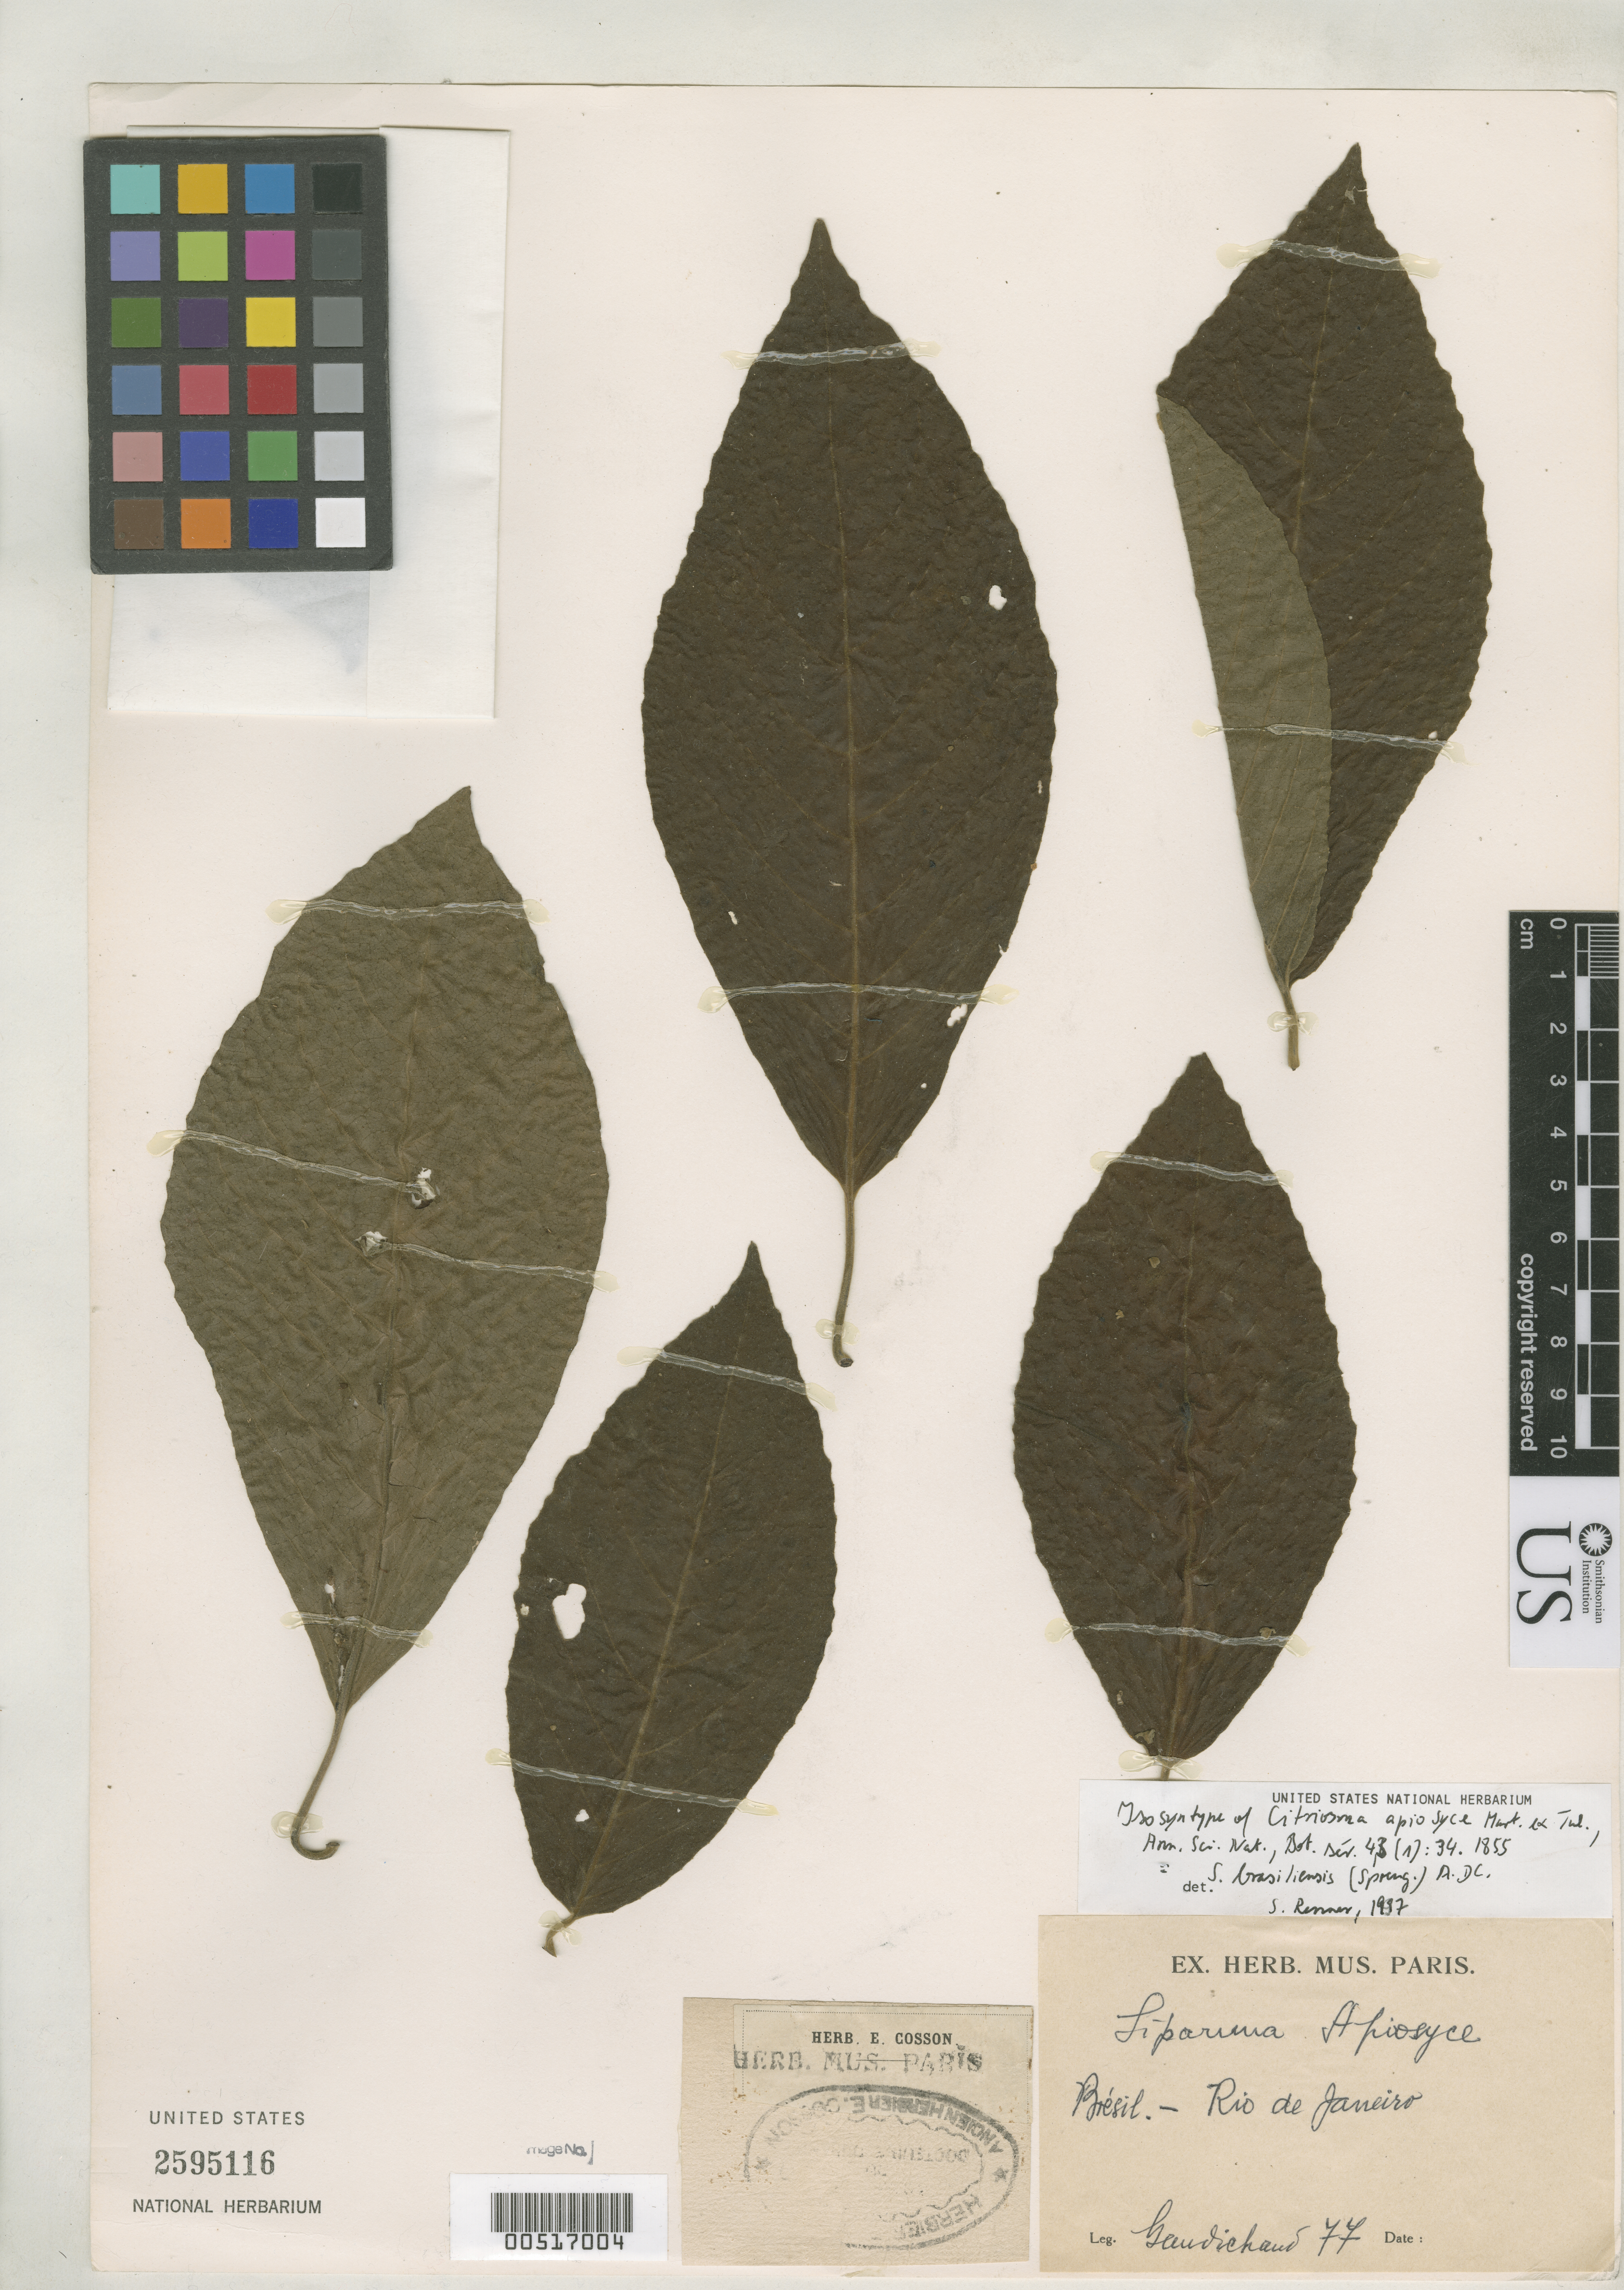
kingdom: Plantae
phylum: Tracheophyta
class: Magnoliopsida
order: Laurales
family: Siparunaceae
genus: Citrosma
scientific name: Citrosma apiosyce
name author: Mart. ex Tul.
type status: Isosyntype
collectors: C. Gaudichaud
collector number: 77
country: Brazil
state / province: Rio de Janeiro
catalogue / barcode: US 2595116